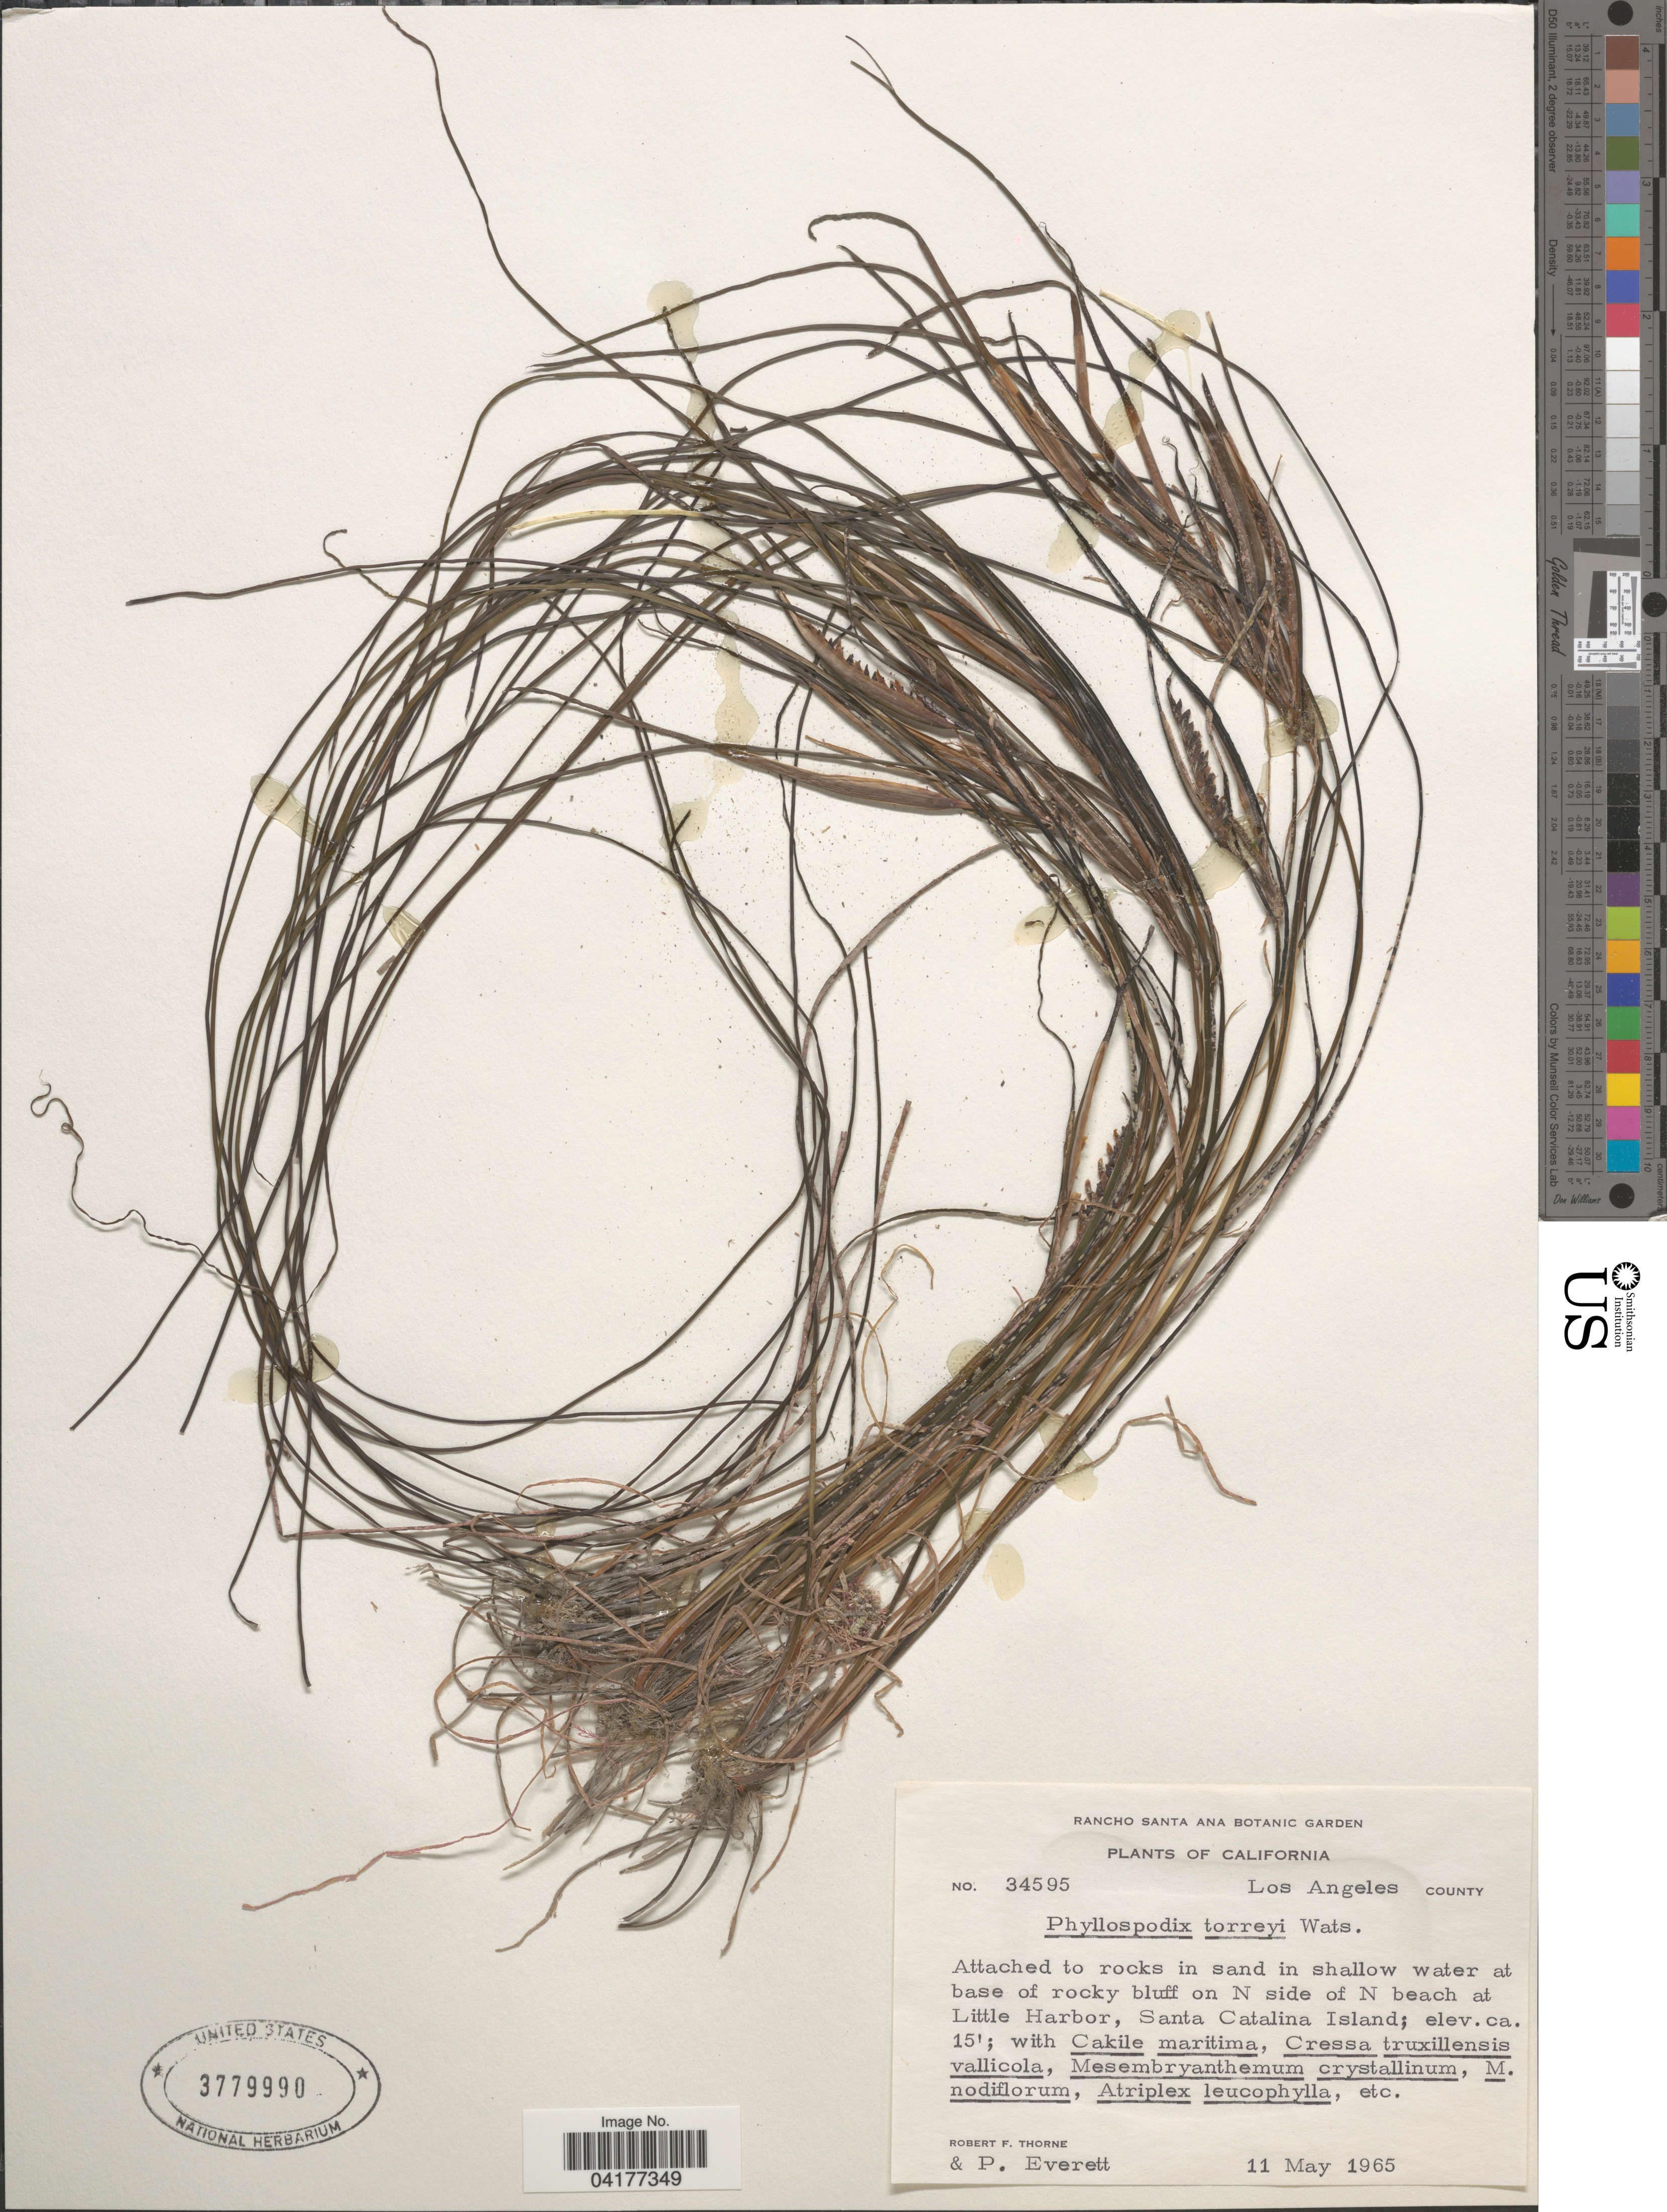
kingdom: Plantae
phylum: Tracheophyta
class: Liliopsida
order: Alismatales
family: Zosteraceae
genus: Phyllospadix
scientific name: Phyllospadix torreyi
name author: S. Watson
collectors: R. F. Thorne & P. Everett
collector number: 34595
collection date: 1965-05-11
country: United States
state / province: California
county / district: Los Angeles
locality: Los Angeles County. On N side of N beach at Little Harbor, Santa Catalina Island.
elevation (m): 5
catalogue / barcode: US 3779990